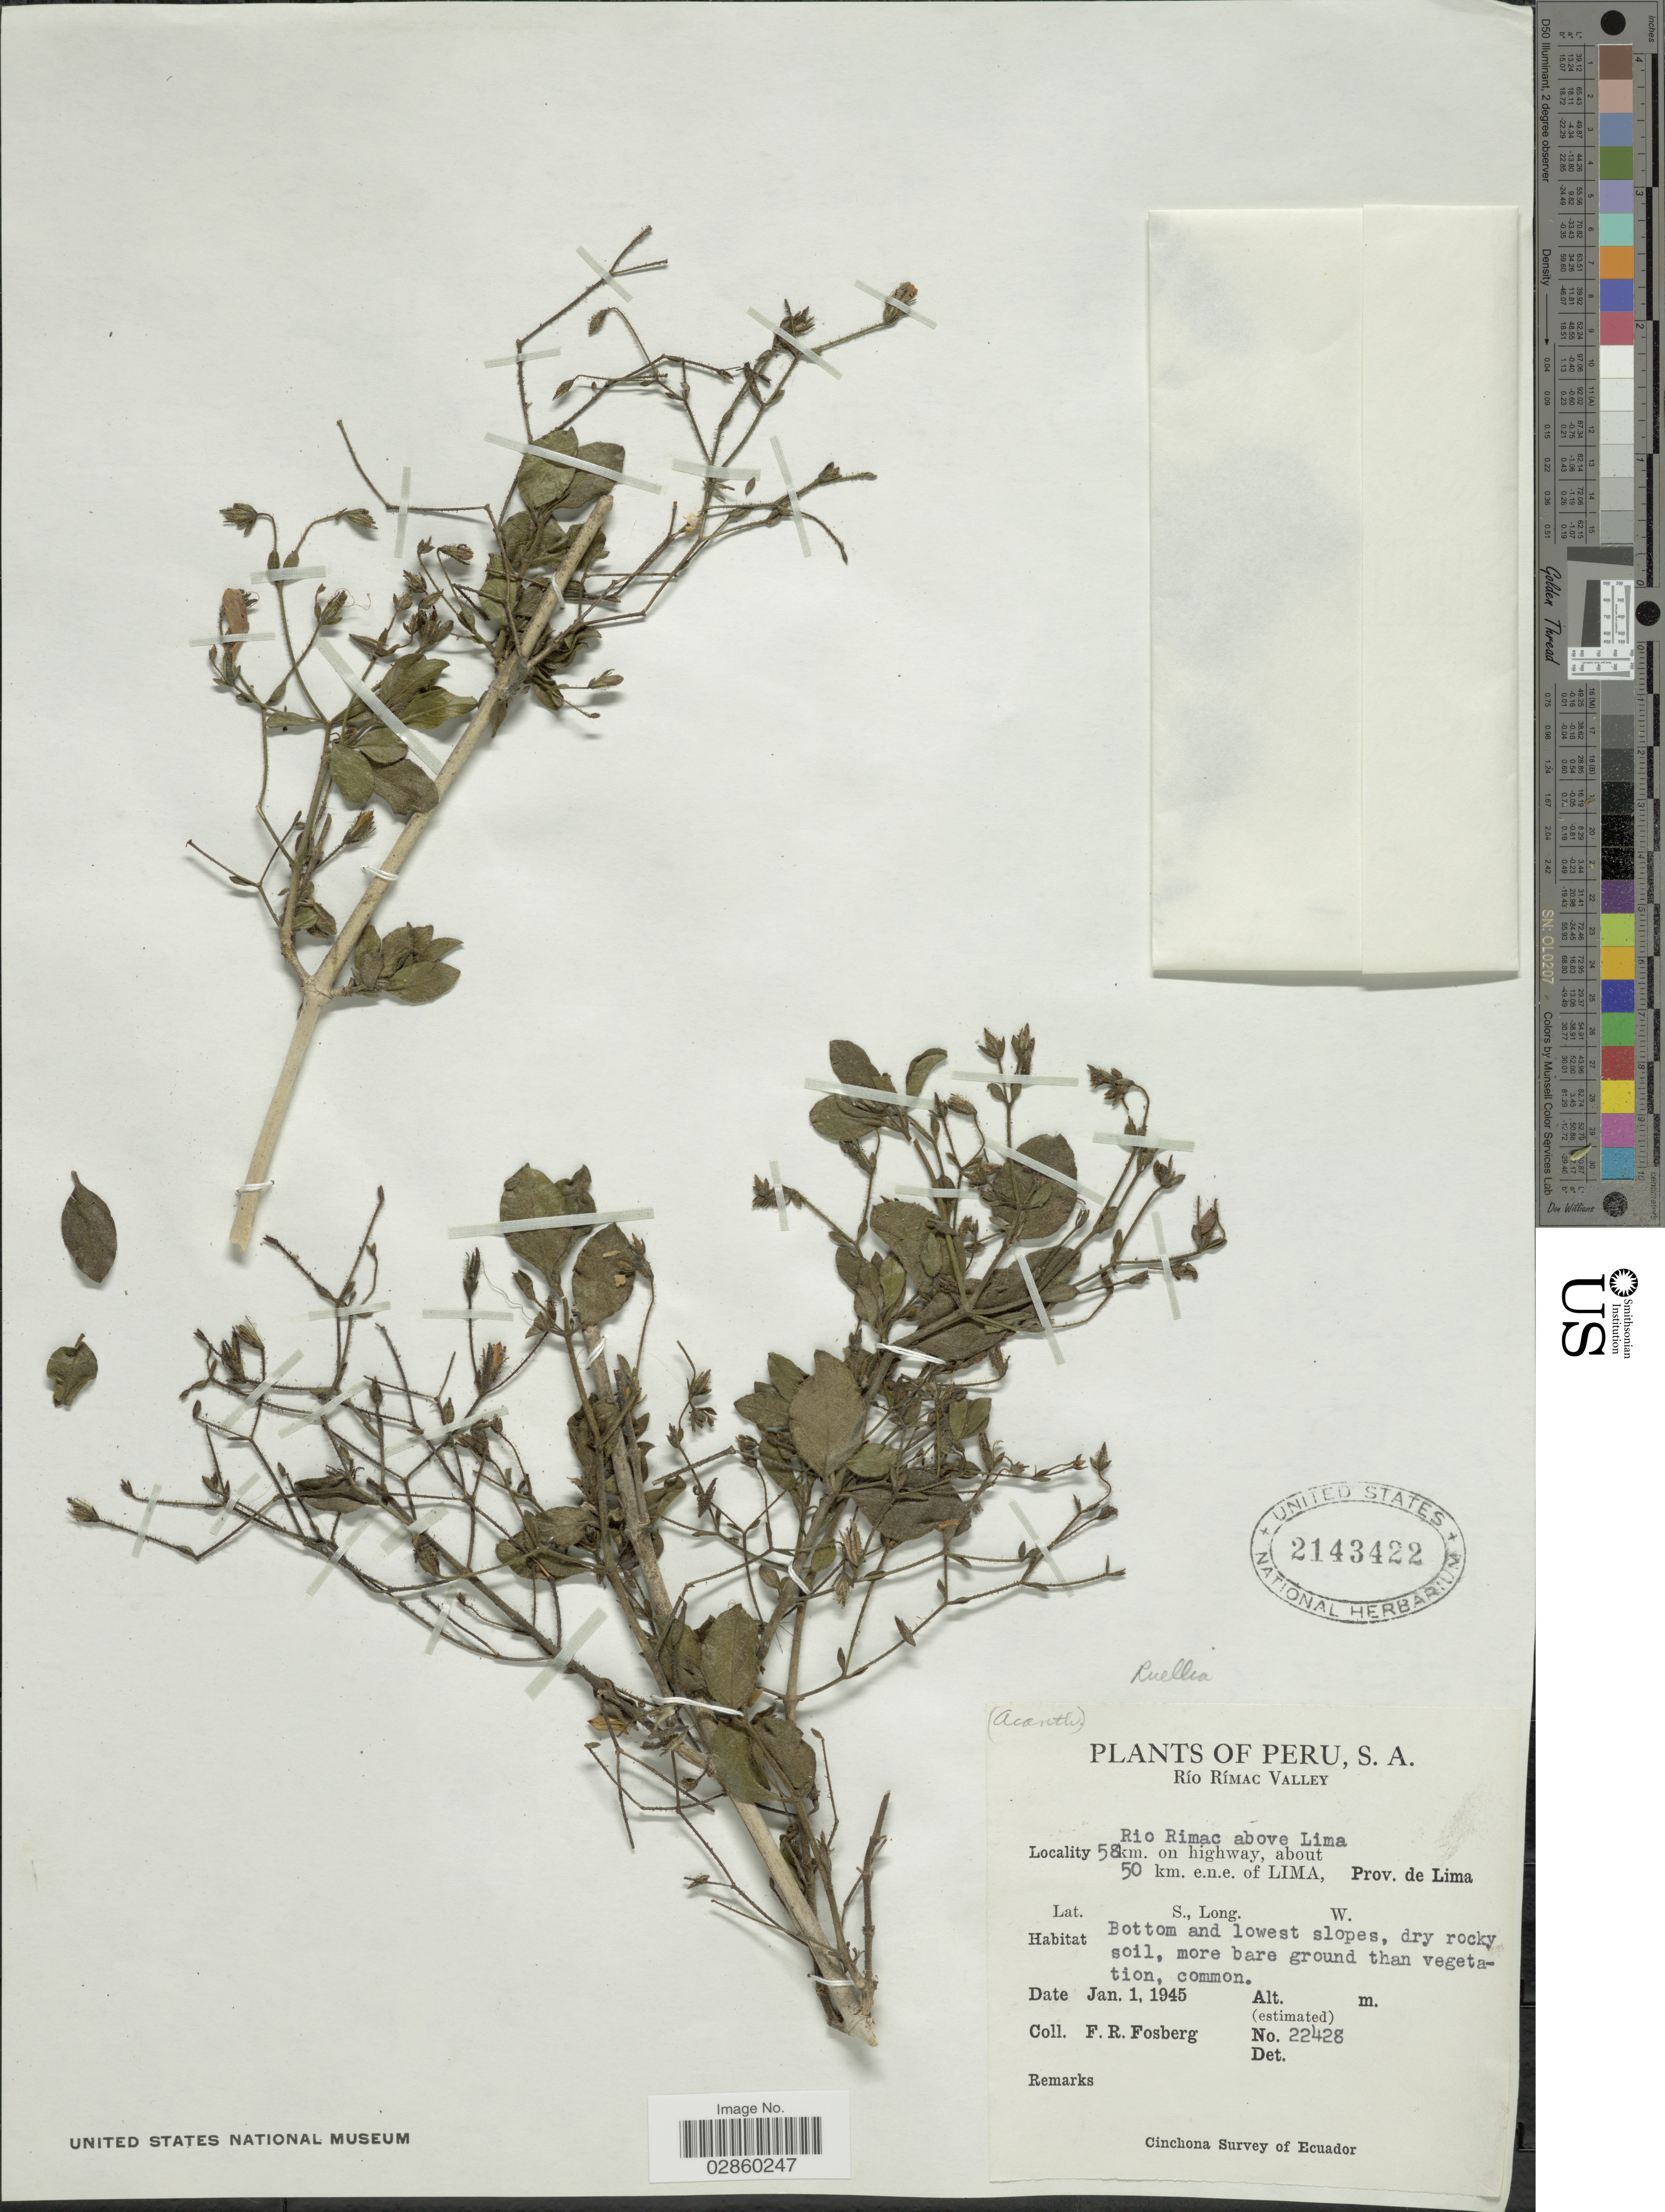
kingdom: Plantae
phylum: Tracheophyta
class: Magnoliopsida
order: Lamiales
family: Acanthaceae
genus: Ruellia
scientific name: Ruellia floribunda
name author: Hook.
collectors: F. R. Fosberg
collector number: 22428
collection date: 1945-01-01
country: Peru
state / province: Lima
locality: Río Rímac Valley, Rio Rimac above Lima, 58 km. on highway, about 50 km. e.n.e. of Lima.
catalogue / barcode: US 2143422